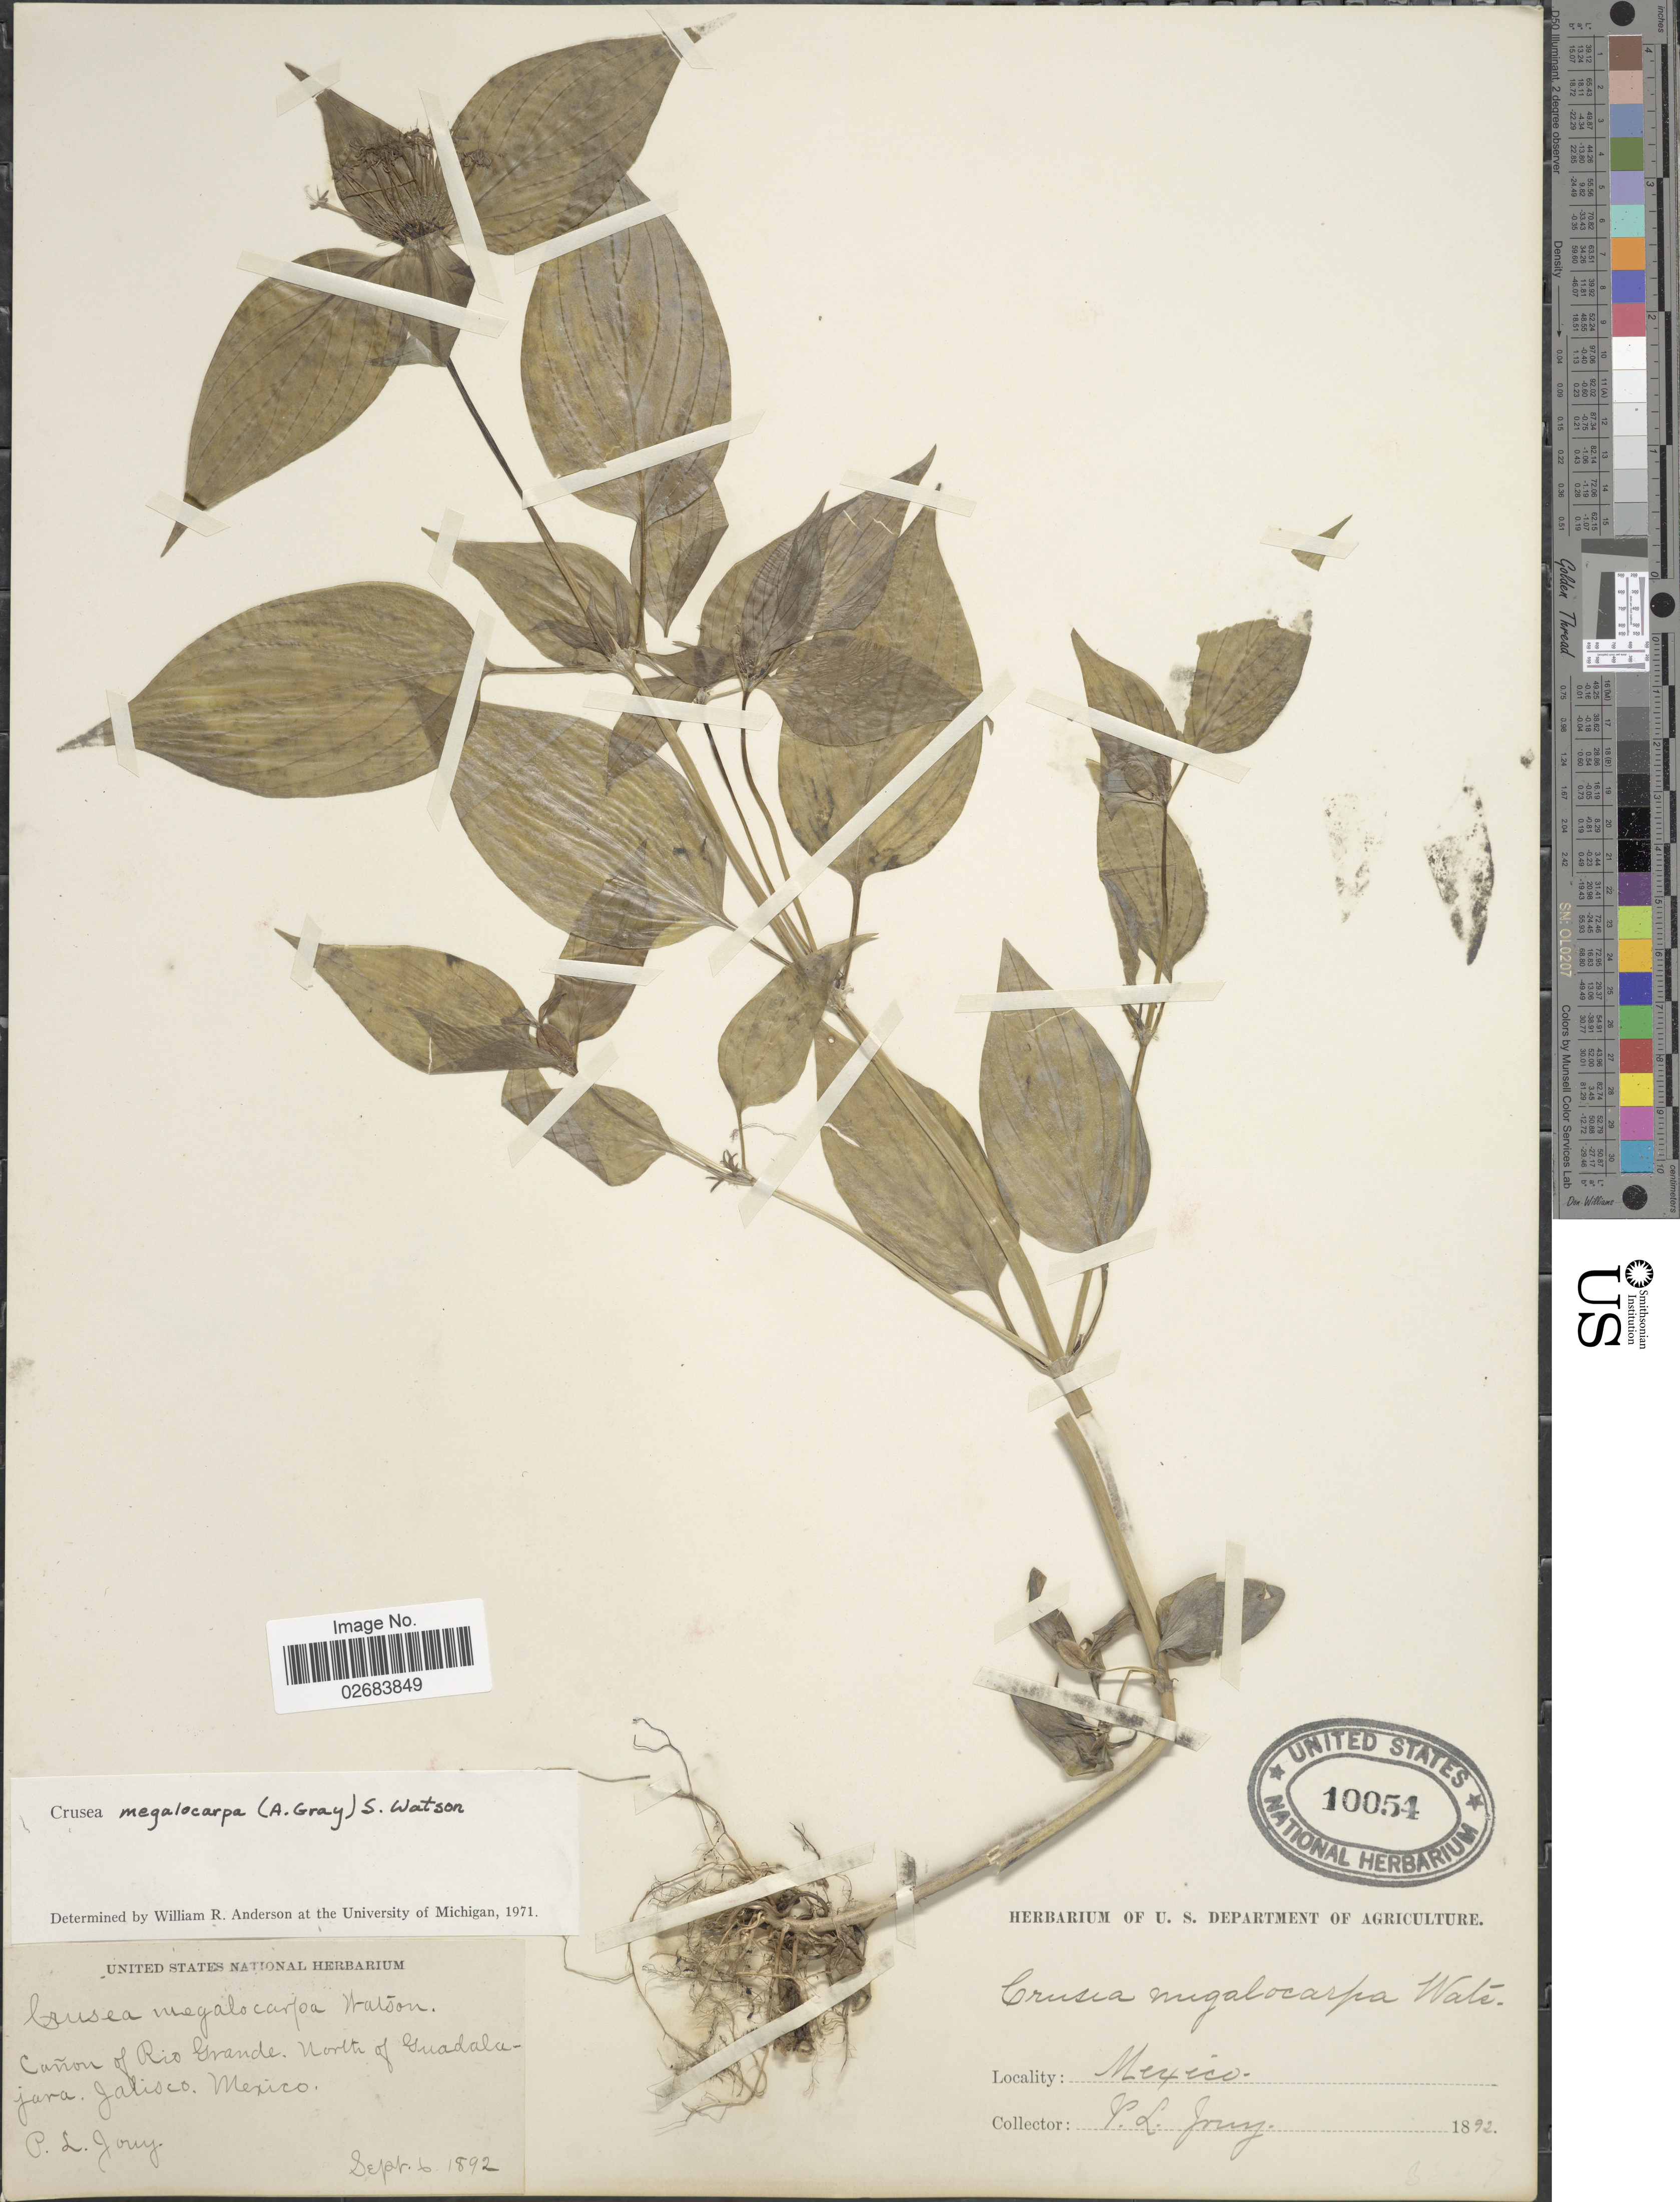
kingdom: Plantae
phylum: Tracheophyta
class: Magnoliopsida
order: Gentianales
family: Rubiaceae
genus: Crusea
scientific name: Crusea megalocarpa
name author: (A. Gray) S. Watson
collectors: P. Jony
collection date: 1892-09-06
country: Mexico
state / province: Jalisco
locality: Canon of Rio Grande, North of Guadalajara.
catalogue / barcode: US 10054